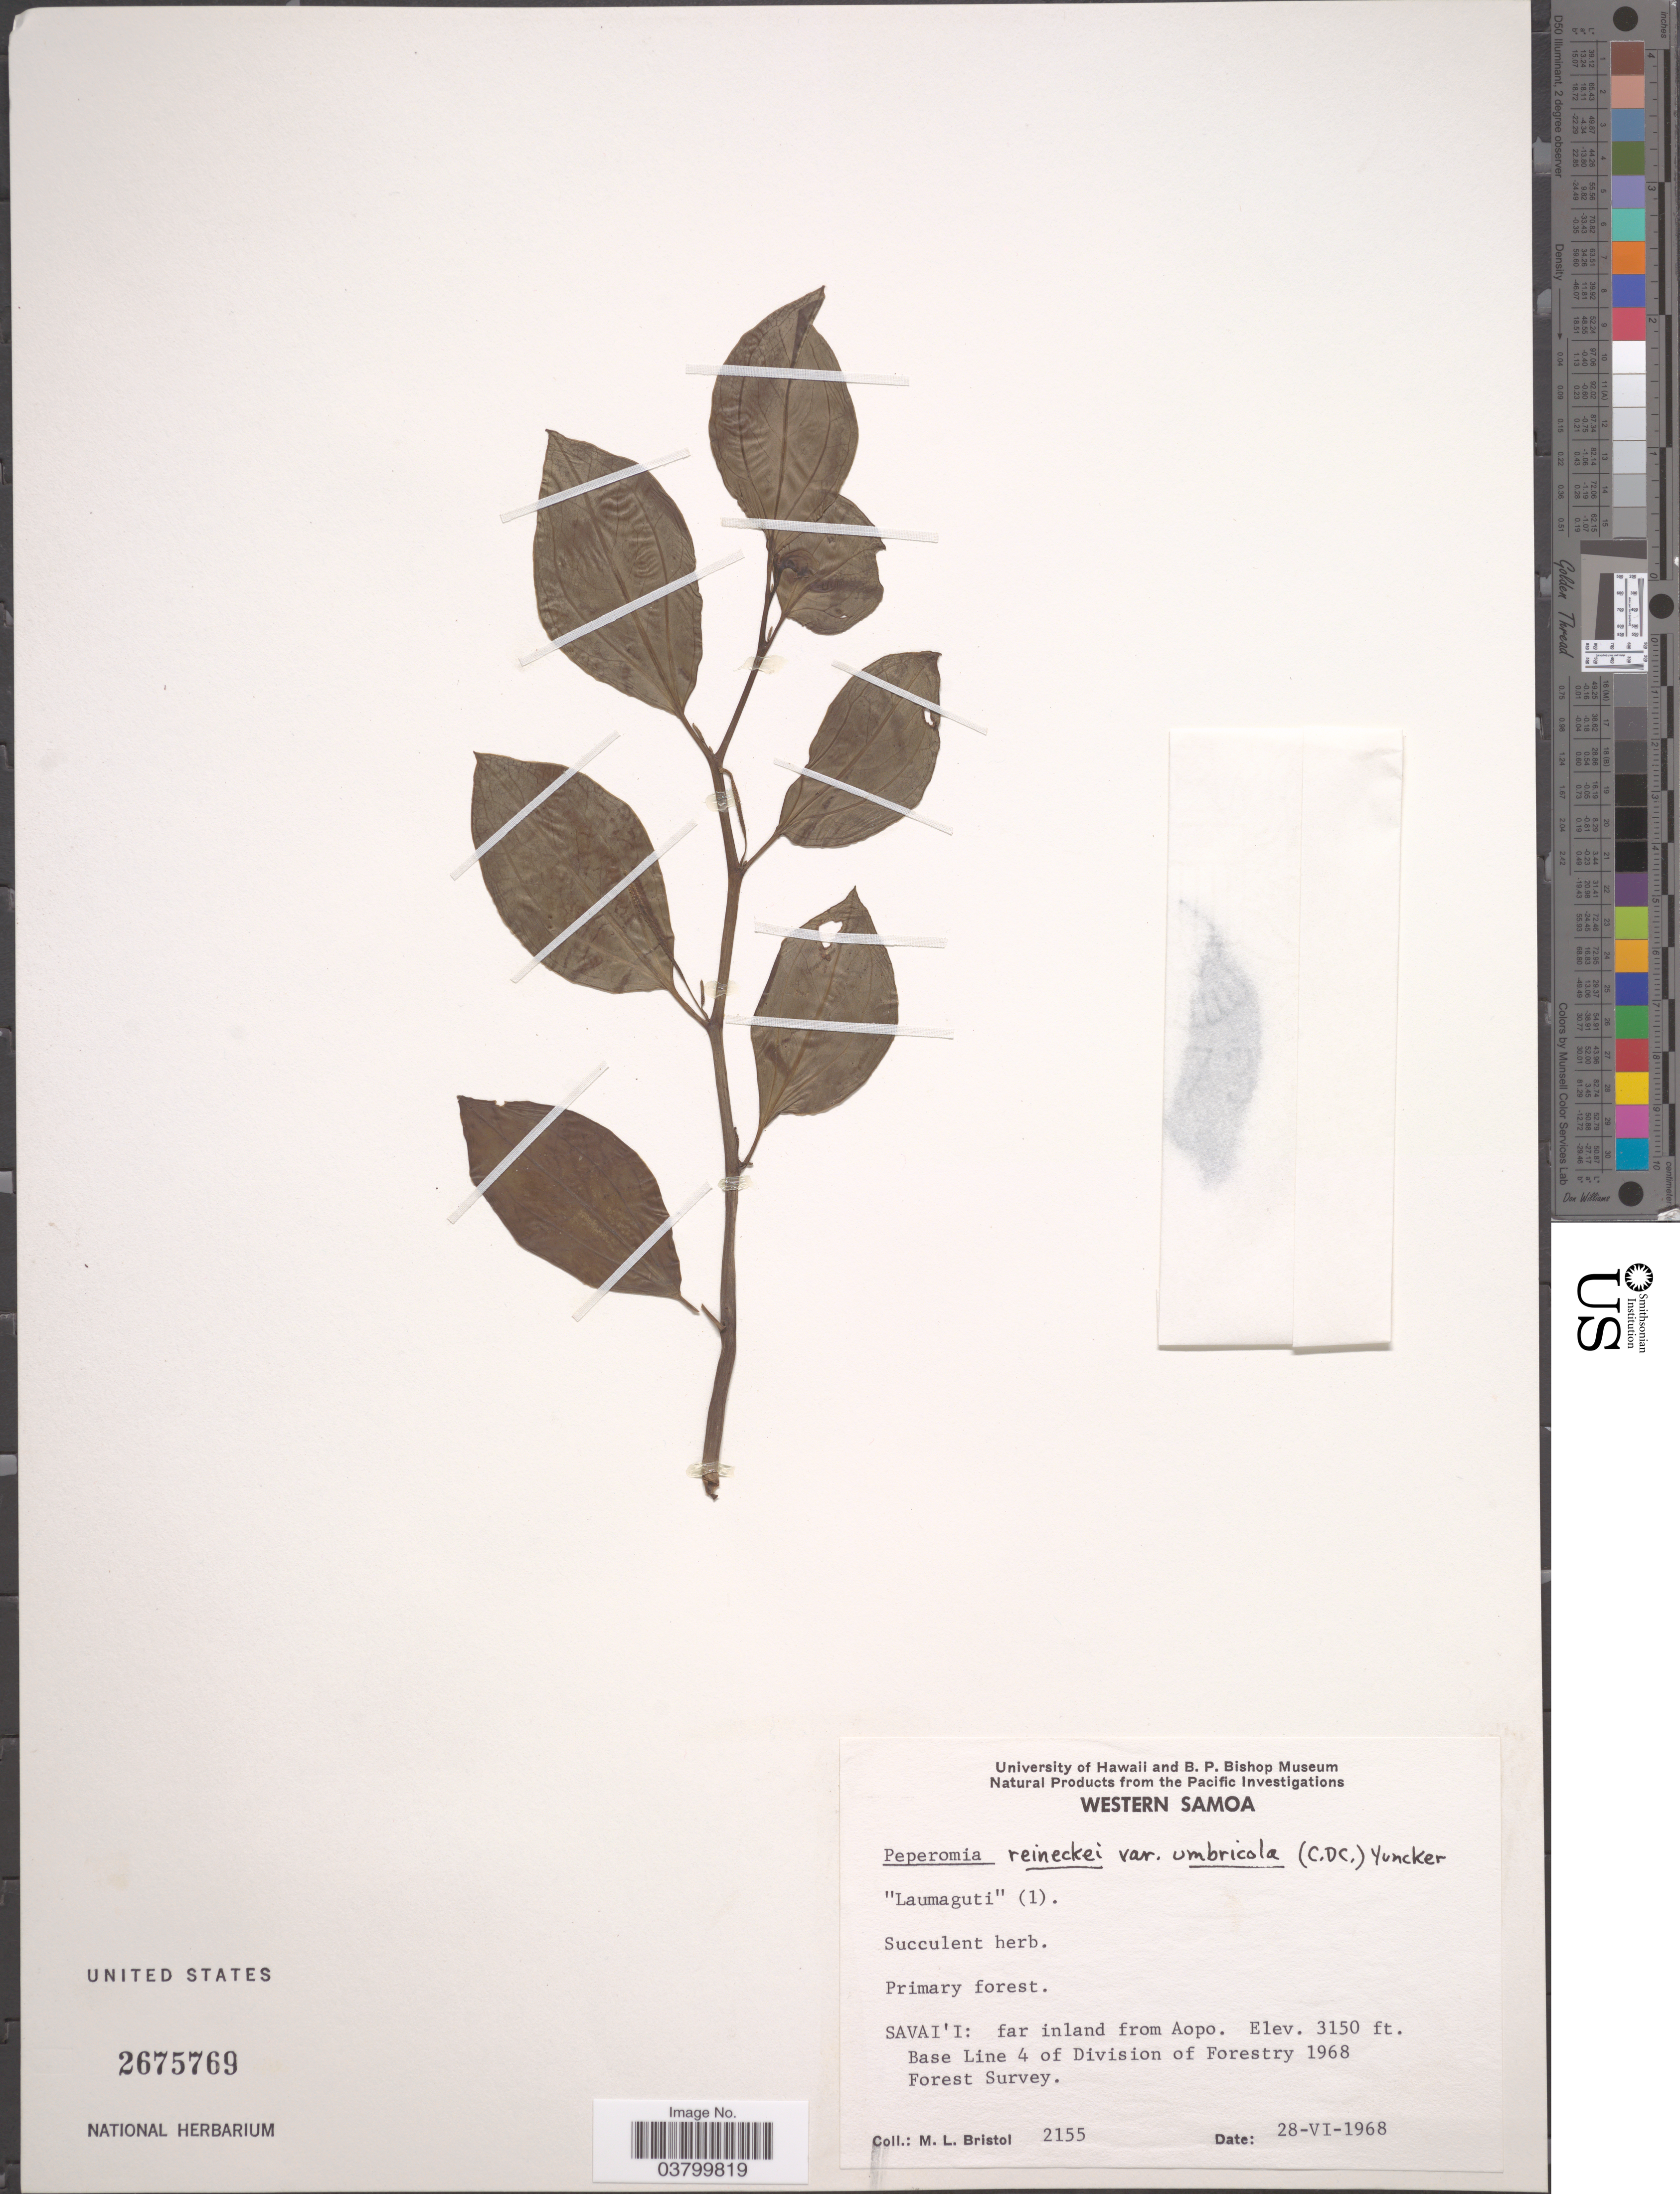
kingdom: Plantae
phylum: Tracheophyta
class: Magnoliopsida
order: Piperales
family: Piperaceae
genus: Peperomia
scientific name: Peperomia reineckei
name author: C. DC.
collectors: M. L. Bristol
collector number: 2155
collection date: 1968-06-28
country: Samoa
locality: Savai'i: far inland from Aopo. Base Line 4 of Division of Forestry 1968 Forest Survey.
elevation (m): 960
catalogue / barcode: US 2675769